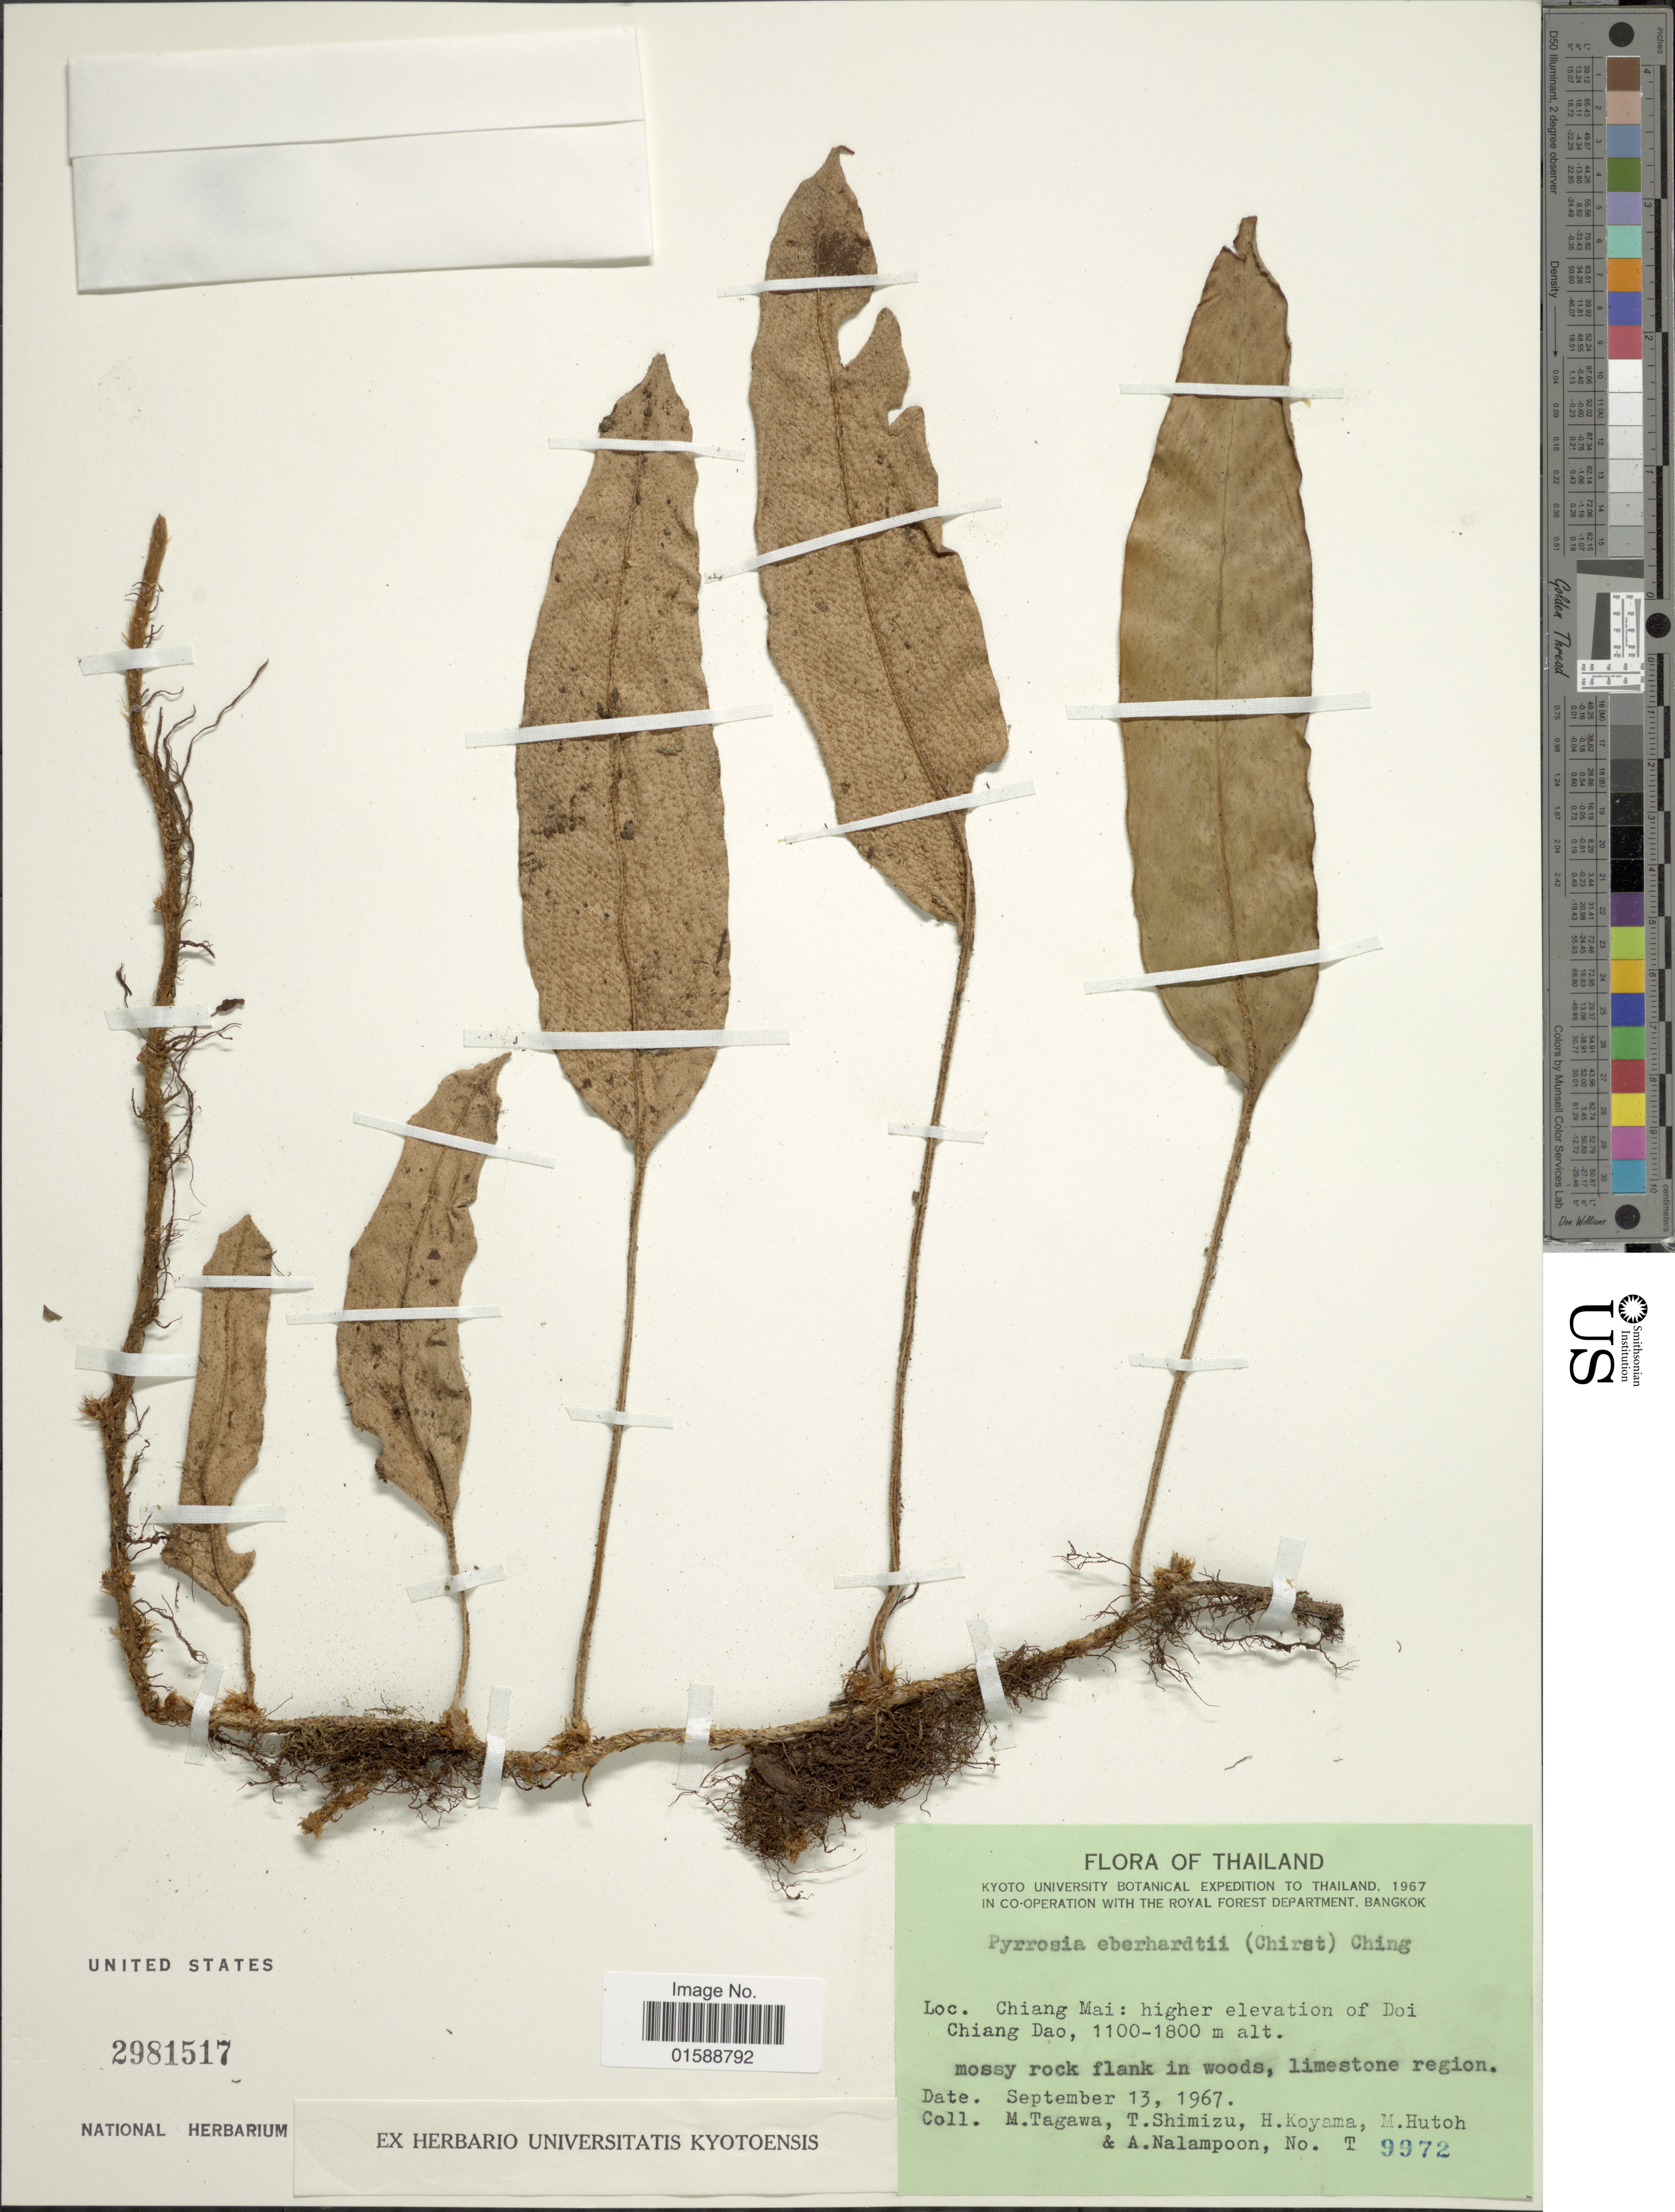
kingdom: Plantae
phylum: Tracheophyta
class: Polypodiopsida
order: Polypodiales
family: Polypodiaceae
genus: Pyrrosia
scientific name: Pyrrosia eberhardtii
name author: (Christ) Ching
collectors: M. Tagawa, T. Shimizu, H. Koyama, M. Hutoh & A. Nalampoon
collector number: T9972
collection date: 1967-09-13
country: Thailand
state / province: Chiang Mai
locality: Higher elevation of Doi Chiang Dao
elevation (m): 1100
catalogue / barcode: US 2981517